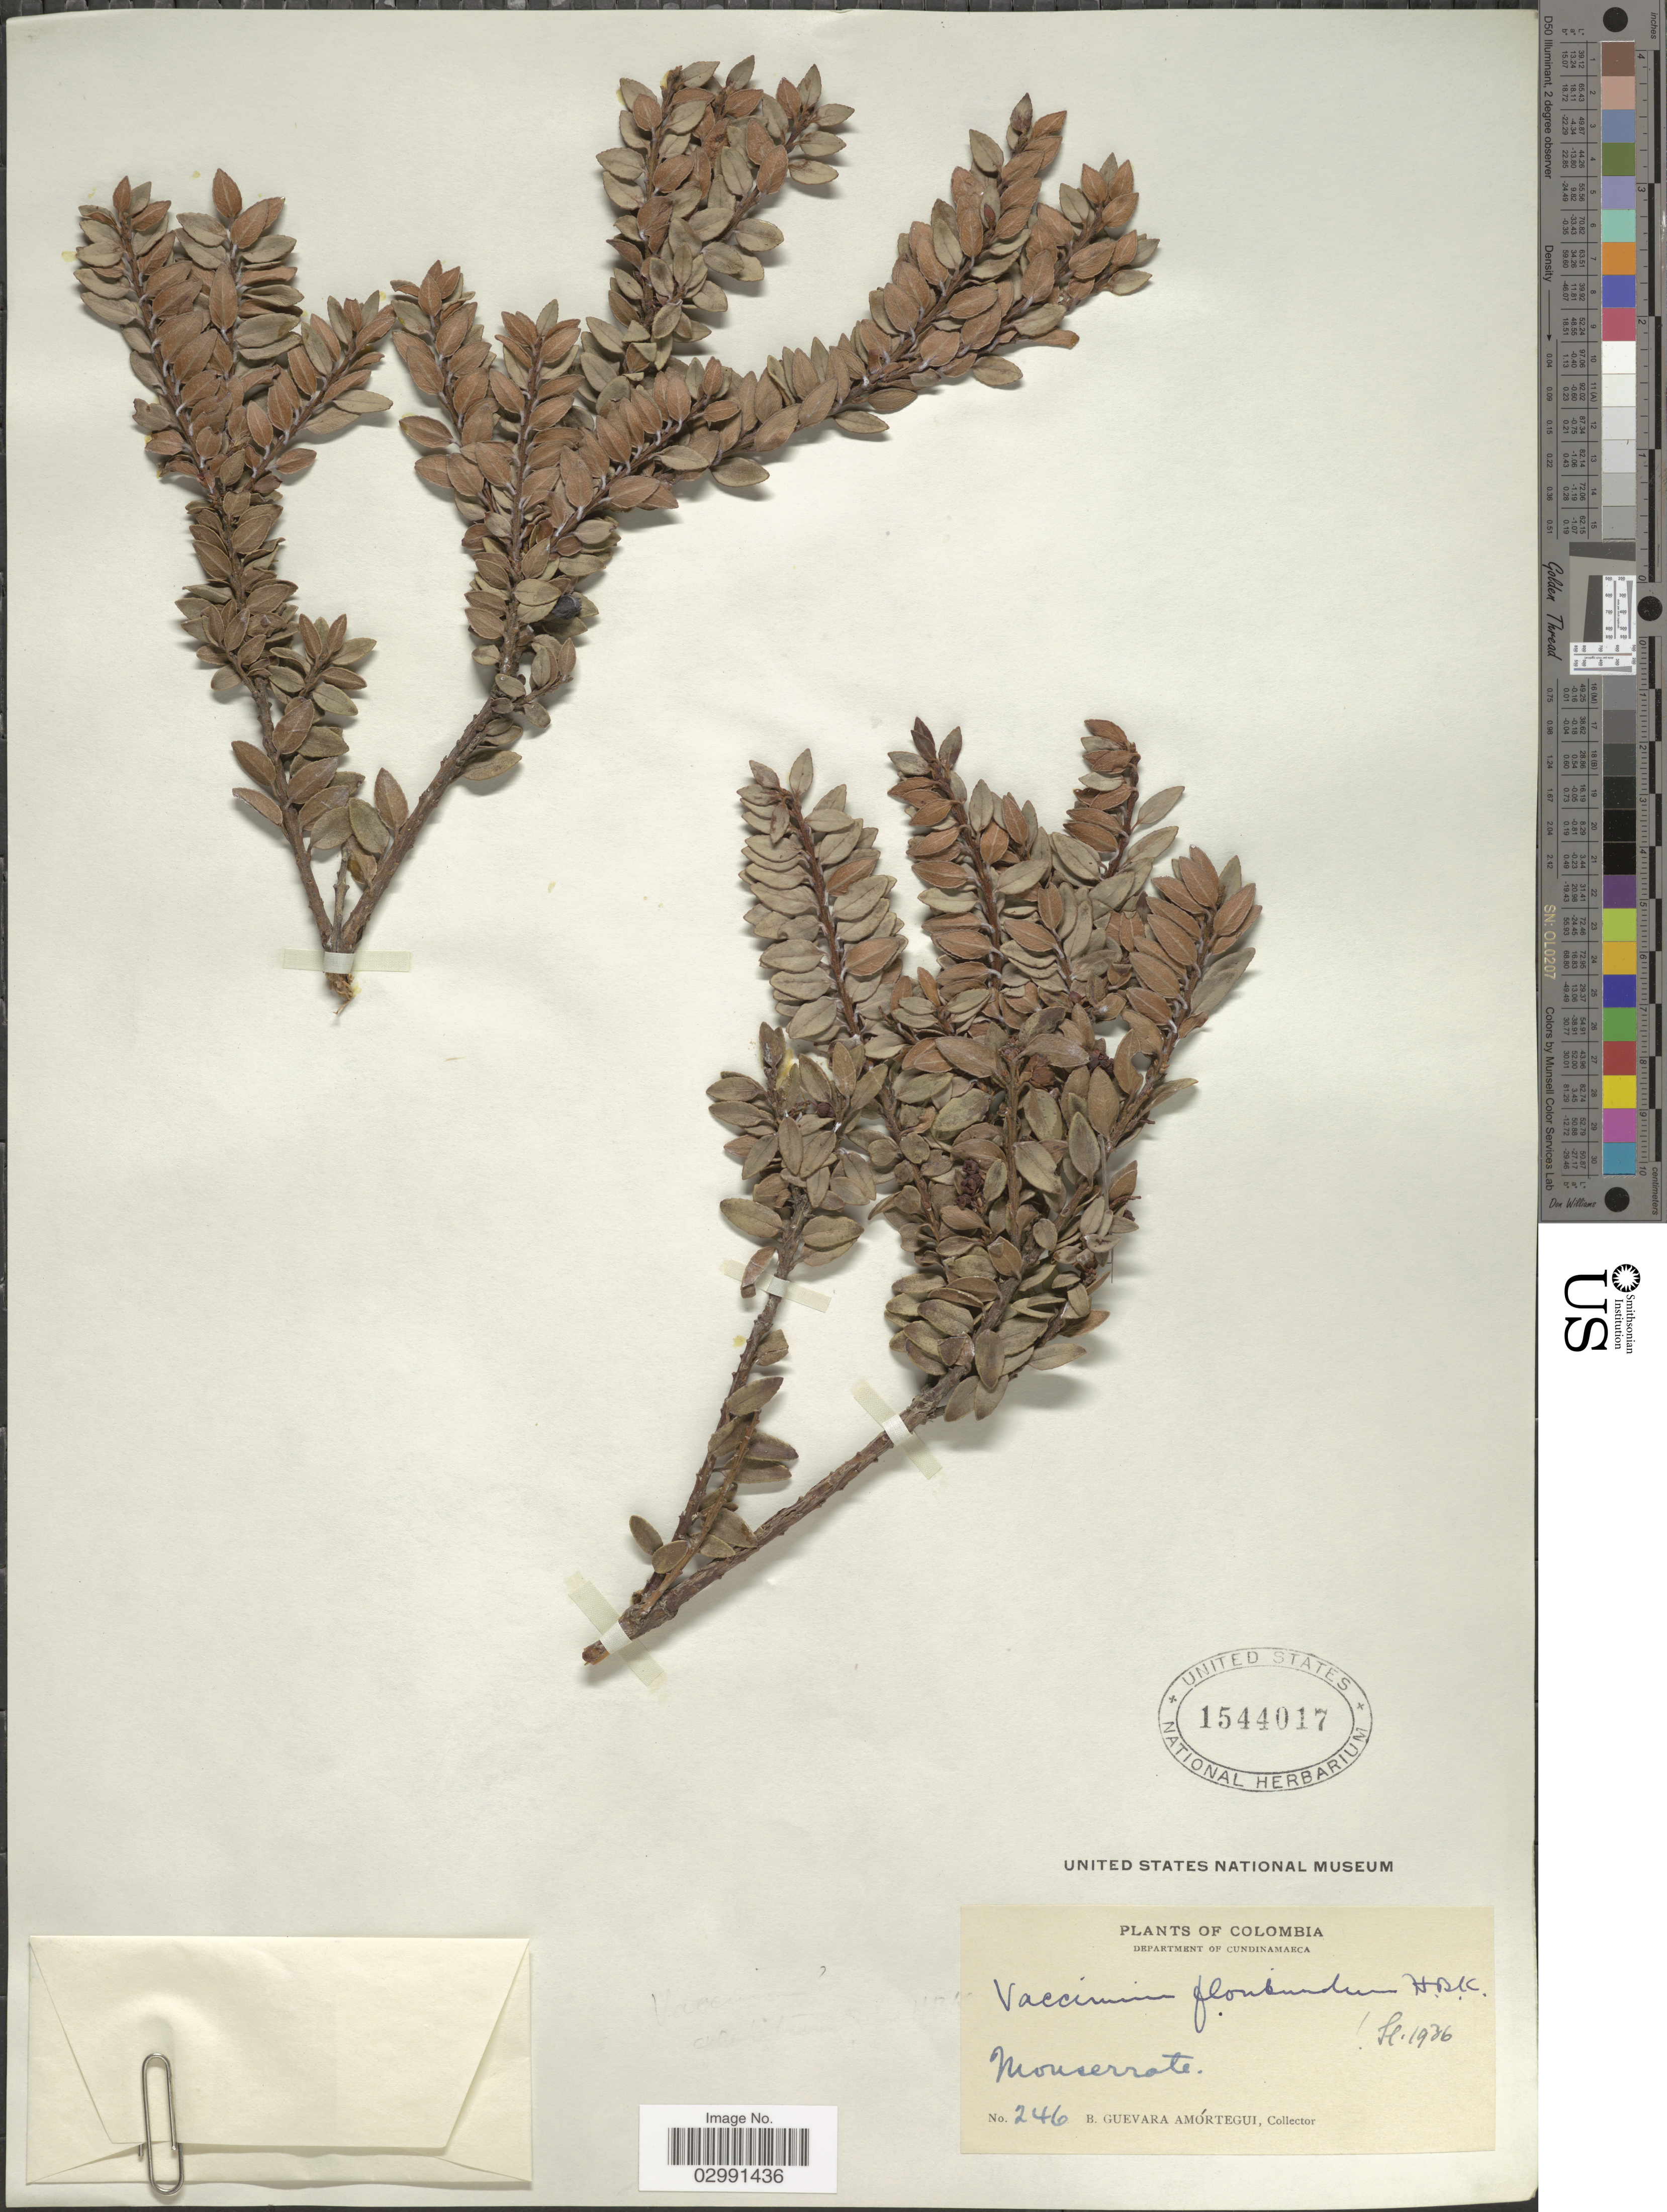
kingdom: Plantae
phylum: Tracheophyta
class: Magnoliopsida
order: Ericales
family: Ericaceae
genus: Vaccinium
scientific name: Vaccinium floribundum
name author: Kunth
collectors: B. Guevara Amortegui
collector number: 246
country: Colombia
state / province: Cundinamarca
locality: Department of Cundinamarca. Monserrate.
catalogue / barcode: US 1544017